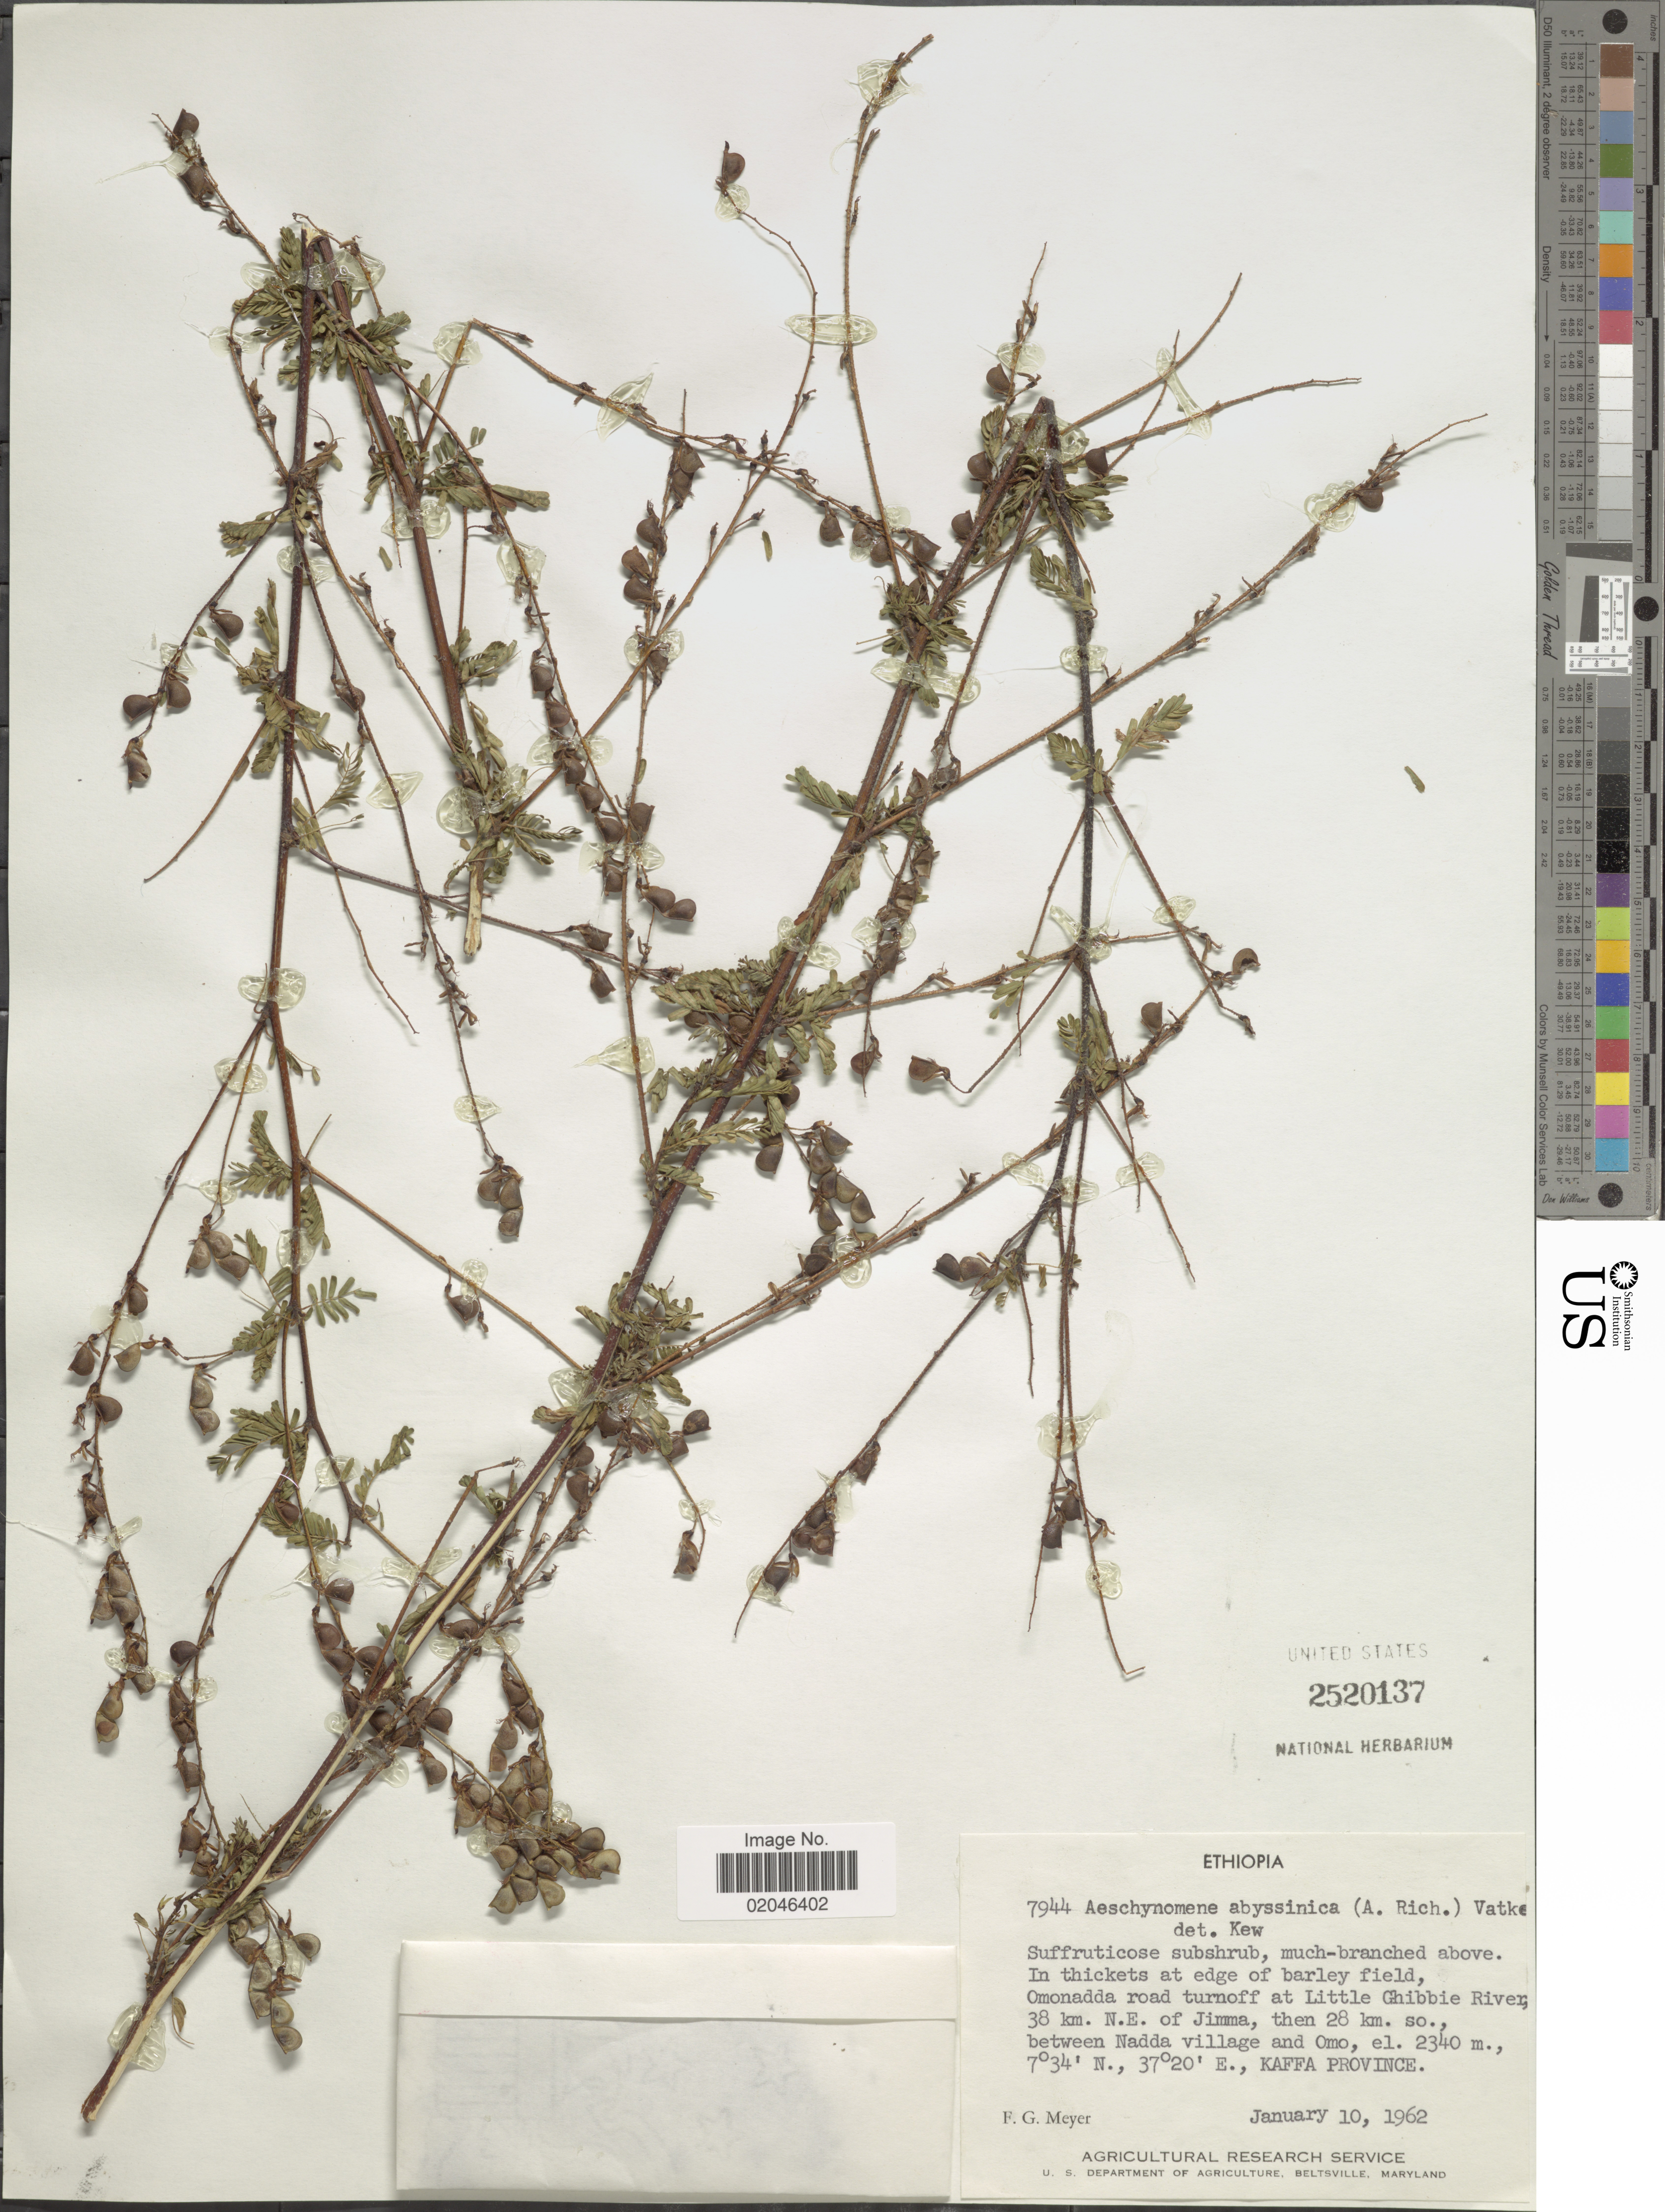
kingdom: Plantae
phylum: Tracheophyta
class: Magnoliopsida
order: Fabales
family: Fabaceae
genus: Aeschynomene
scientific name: Aeschynomene abyssinica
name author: (A. Rich.) Vatke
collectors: F. G. Meyer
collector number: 7944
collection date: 1962-01-10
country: Eritrea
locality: In thickets at edge of barley field, Omonadda road turnoff at Little Ghibbie River, 38 km. N.E. of Jimma, then 28 km. so., between Nadda village and Omo, Kaffa Province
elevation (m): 2340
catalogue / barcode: US 2520137